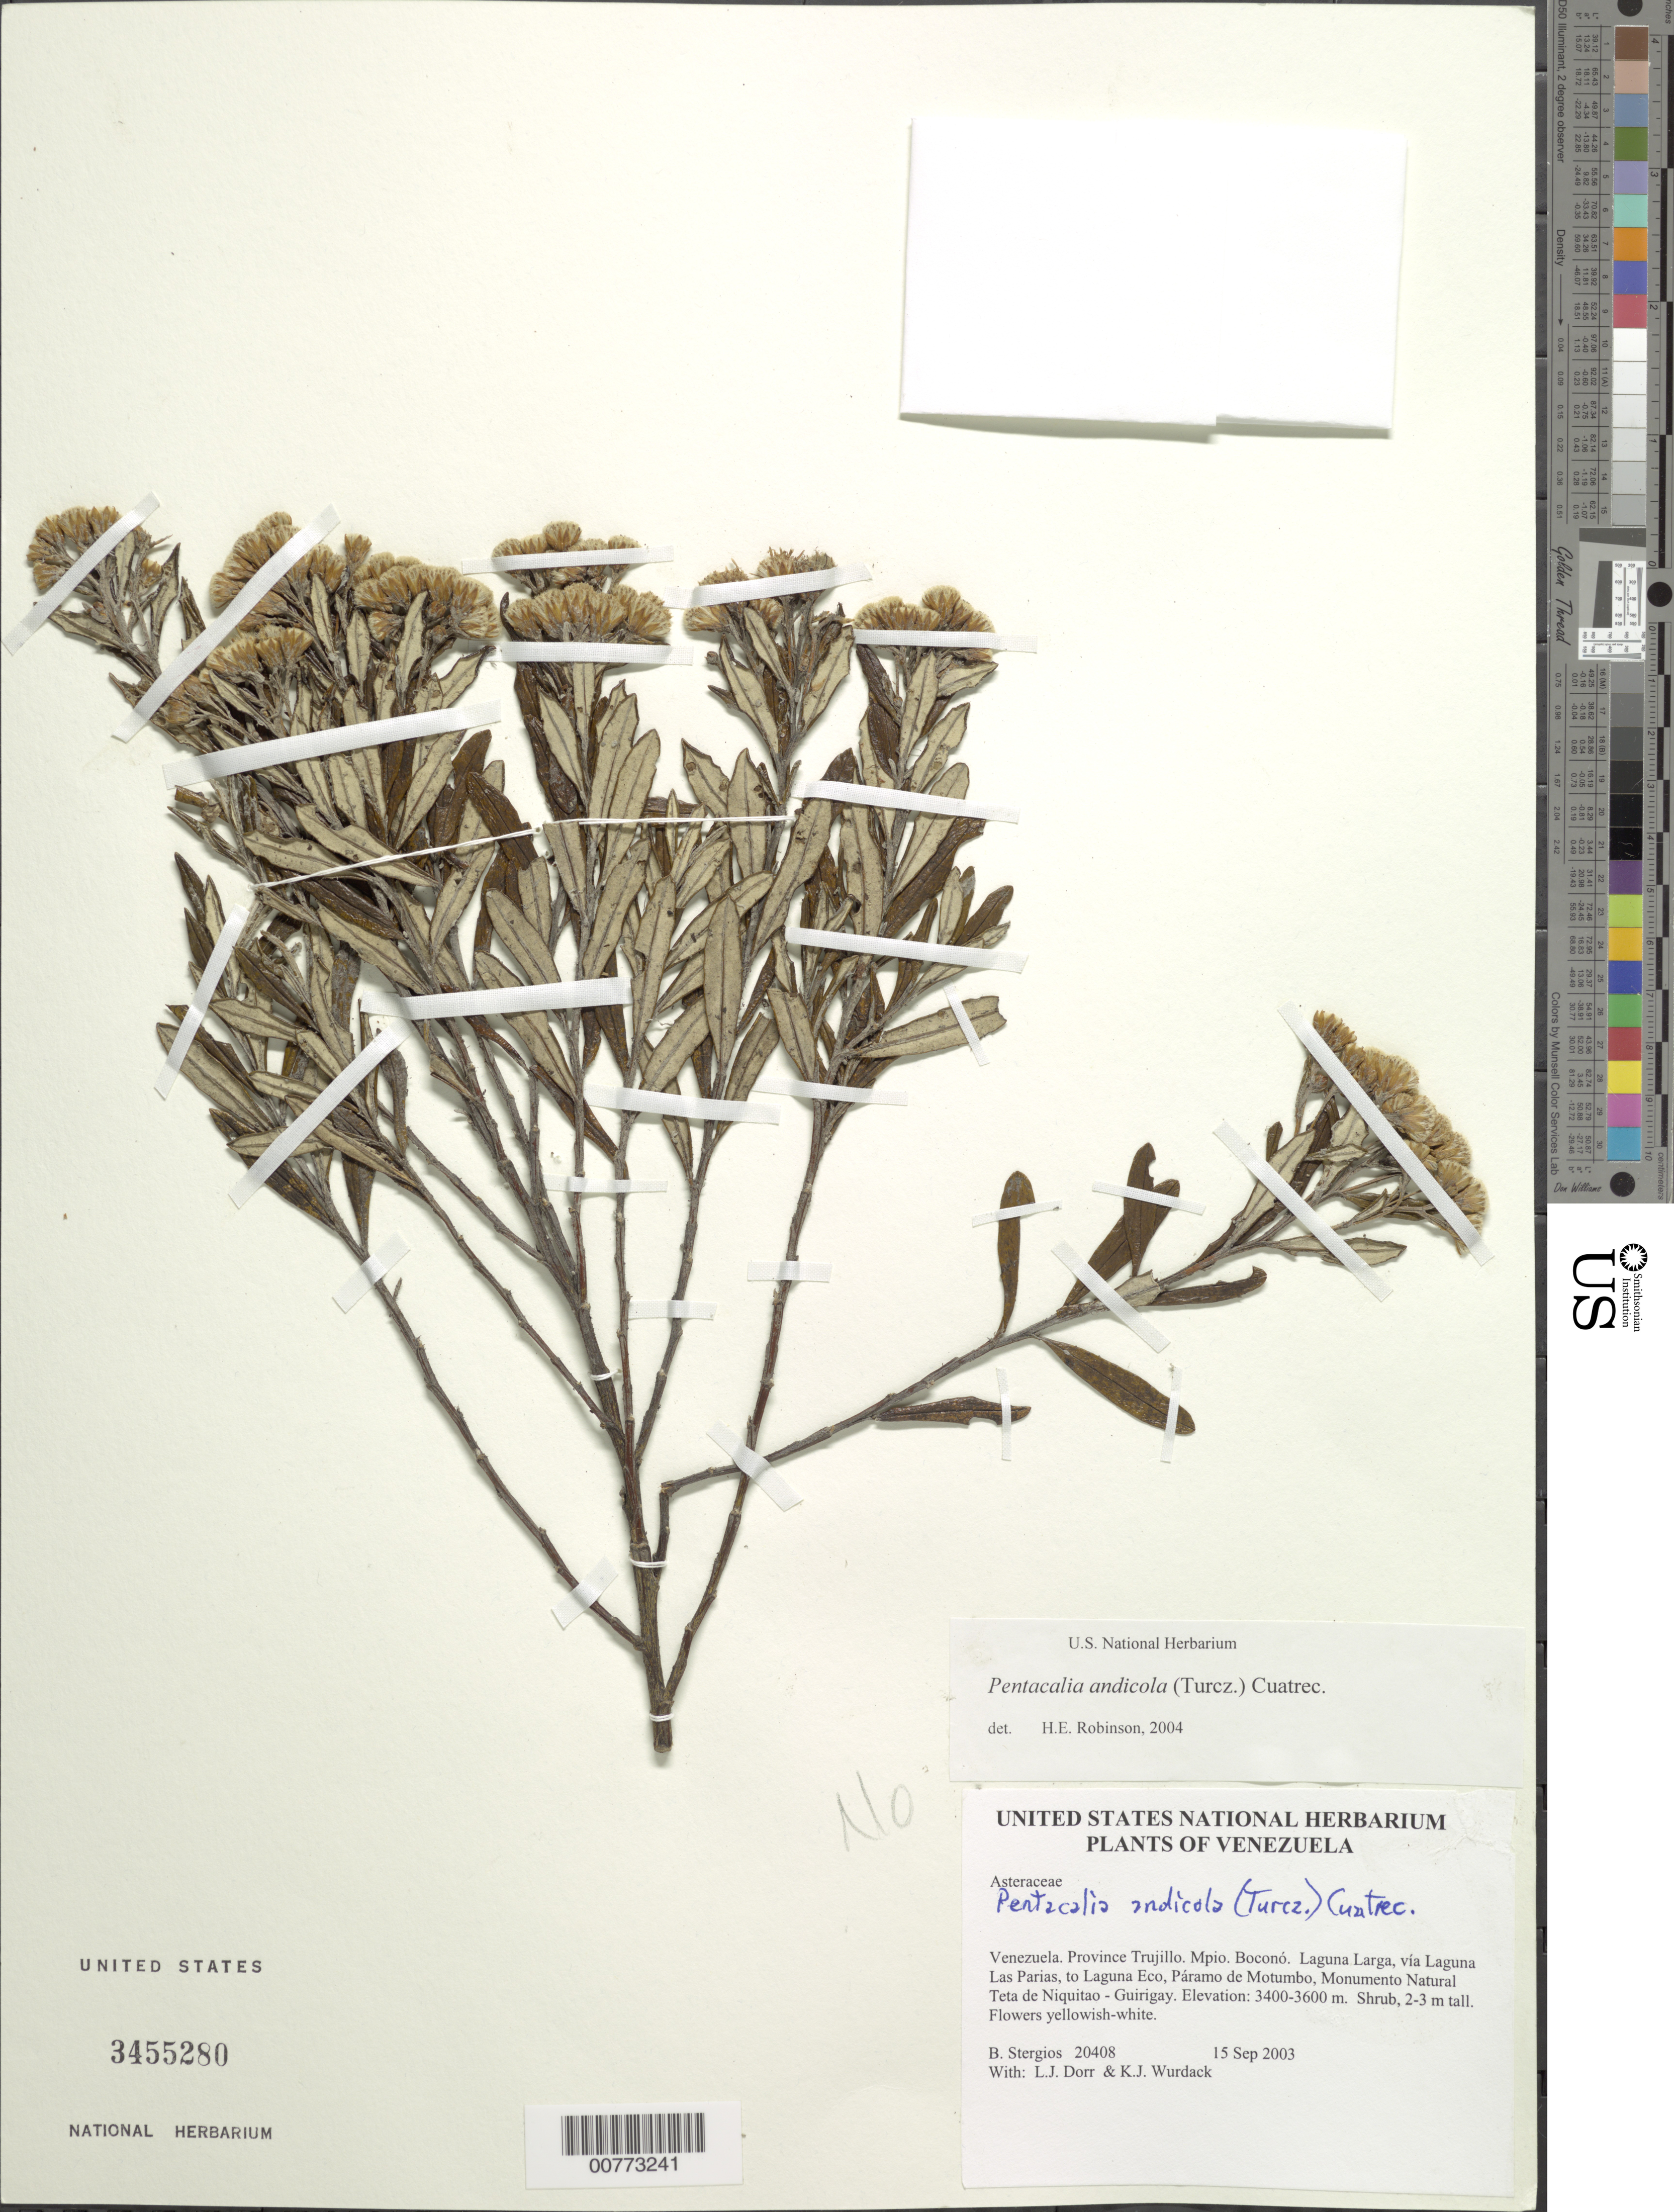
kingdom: Plantae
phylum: Tracheophyta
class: Magnoliopsida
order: Asterales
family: Asteraceae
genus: Pentacalia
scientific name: Pentacalia andicola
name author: (Turcz.) Cuatrec.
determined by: Robinson, Harold E., (US)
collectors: B. G. Stergios, L. J. Dorr & K. Wurdack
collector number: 20408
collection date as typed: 15 Sep 2003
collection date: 2003-09-15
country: Venezuela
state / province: Trujillo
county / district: Boconó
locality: Laguna Larga, vía Laguna Las Parias, to Laguna Eco, Páramo de Motumbo, Monumento Natural Teta de Niquitao - Guirigay.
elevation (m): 3400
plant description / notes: F, PORT, US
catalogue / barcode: US 3455280